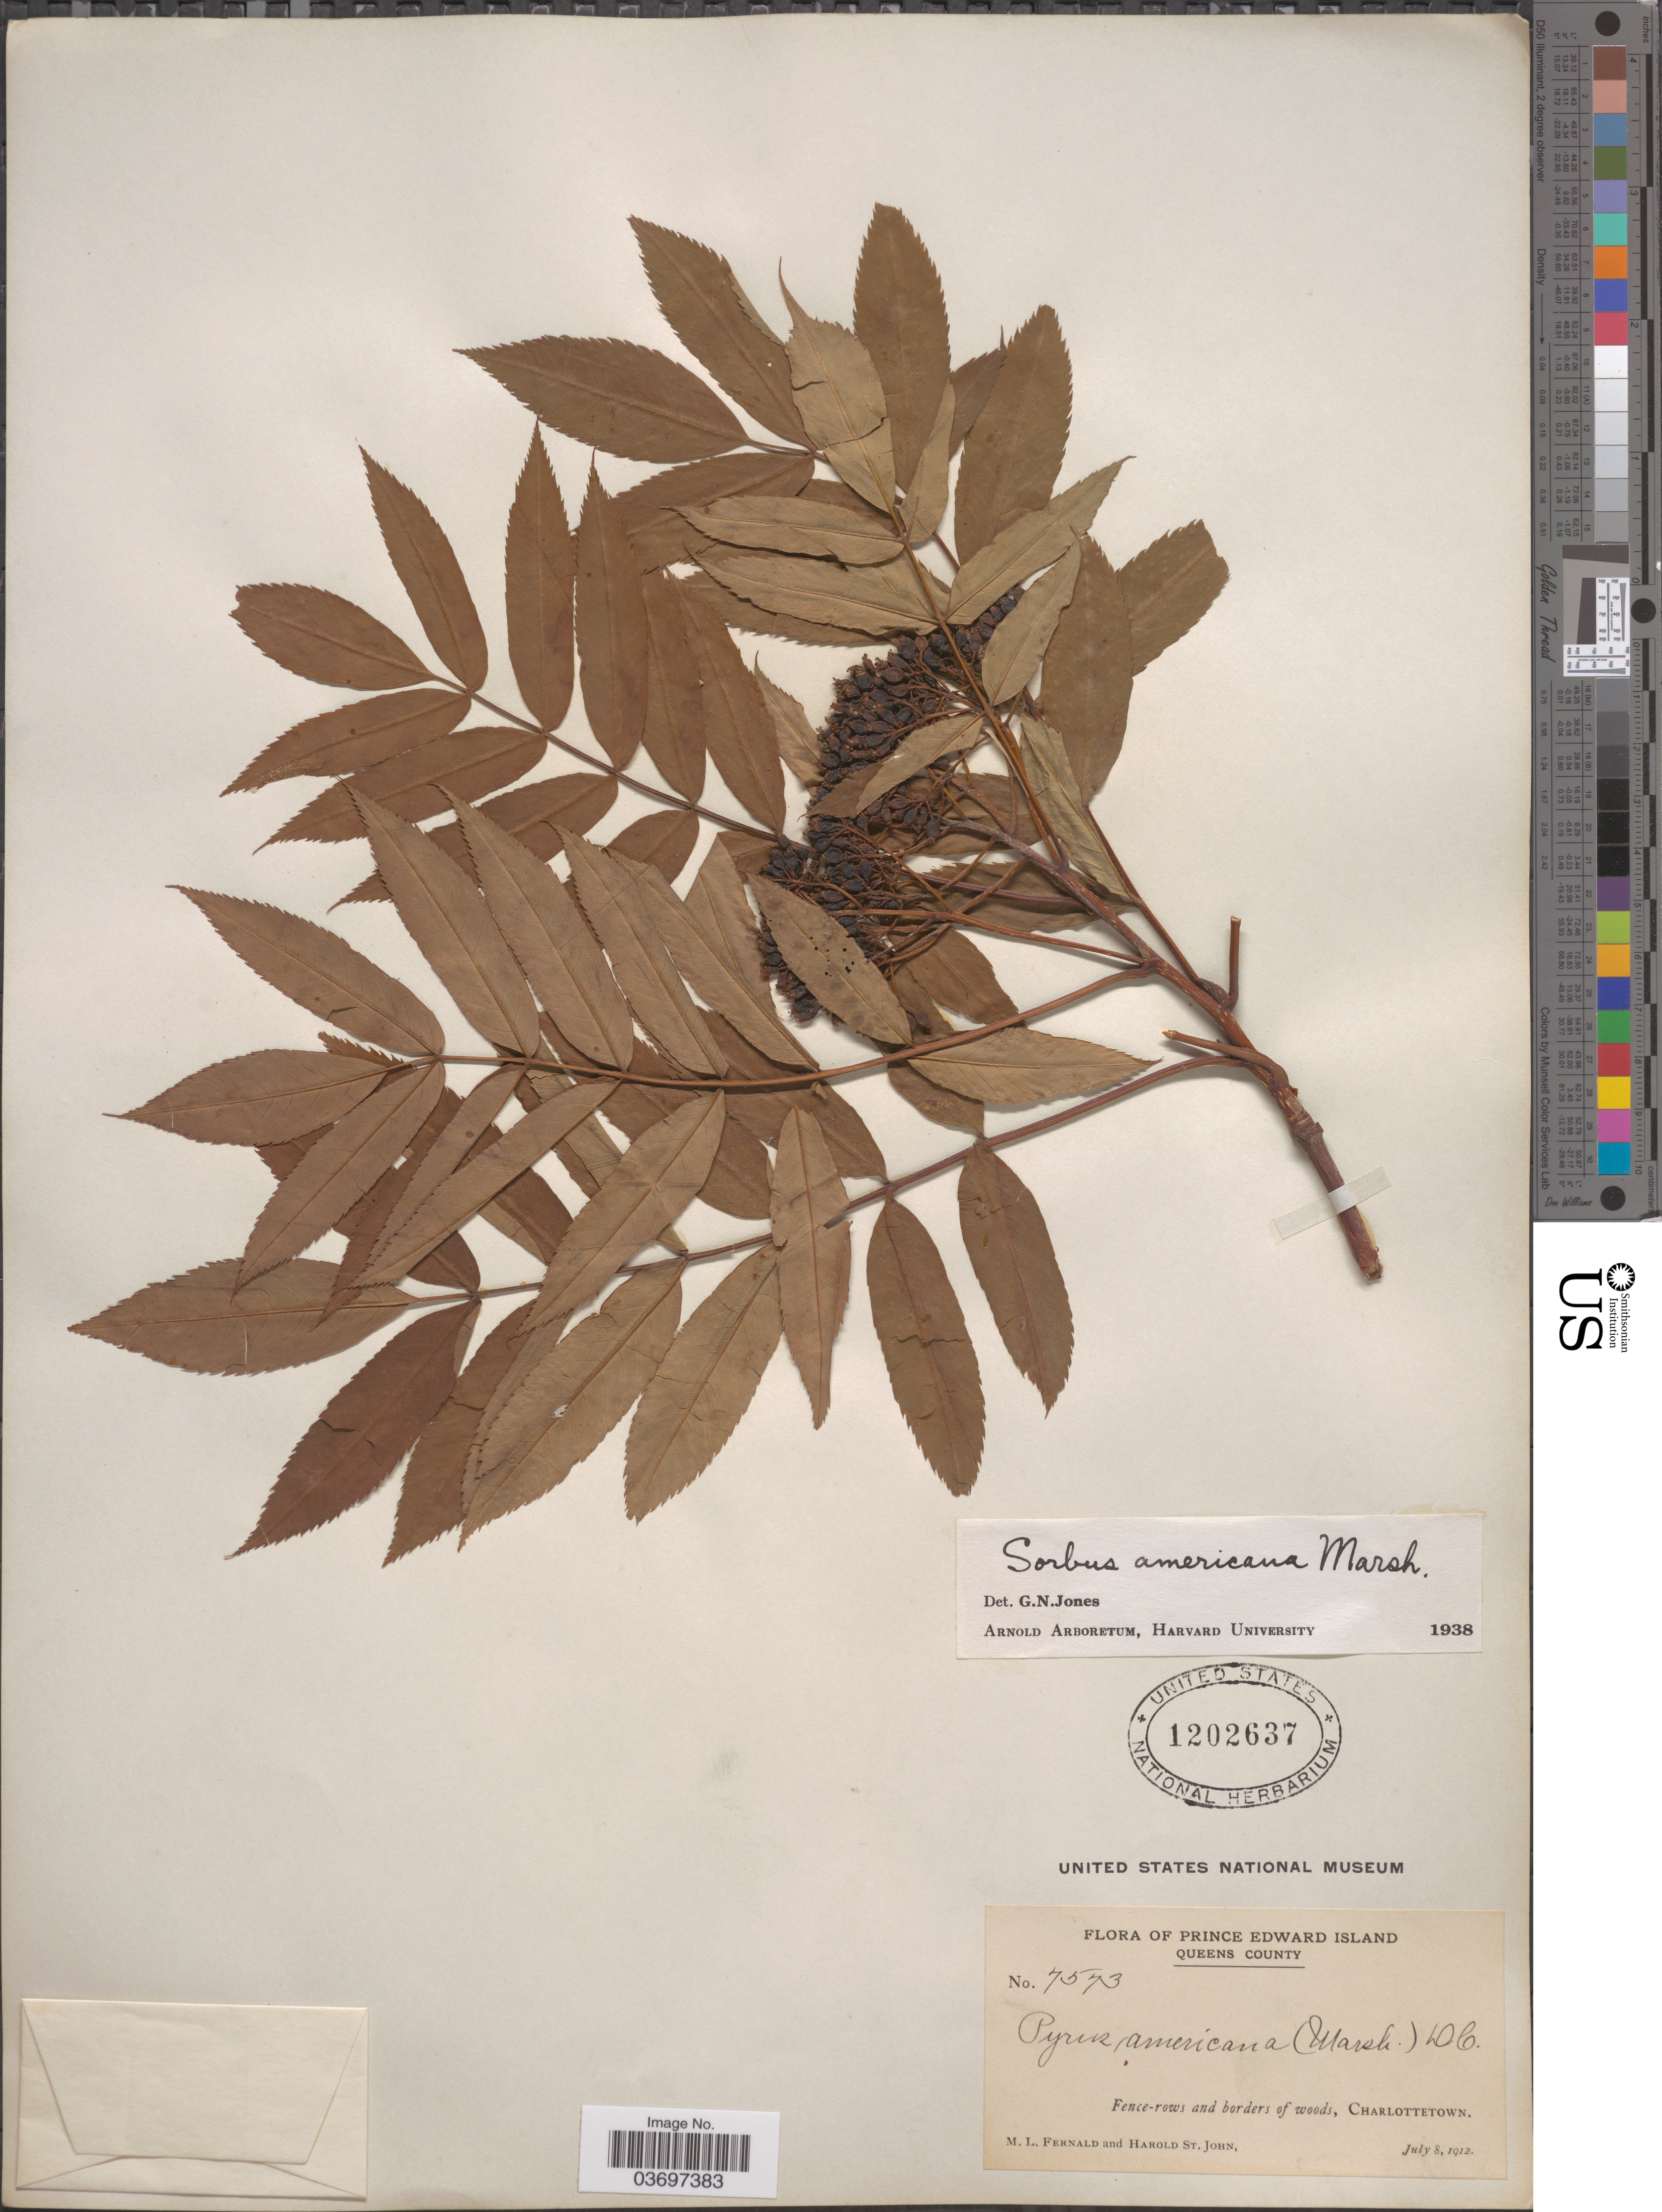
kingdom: Plantae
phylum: Tracheophyta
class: Magnoliopsida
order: Rosales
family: Rosaceae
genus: Sorbus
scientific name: Sorbus americana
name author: Marshall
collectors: M. L. Fernald & H. St. John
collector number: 7573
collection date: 1912-07-08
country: Canada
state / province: Prince Edward Island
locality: Queens County. Fence-rows and borders of woods, Charlottetown.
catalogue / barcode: US 1202637